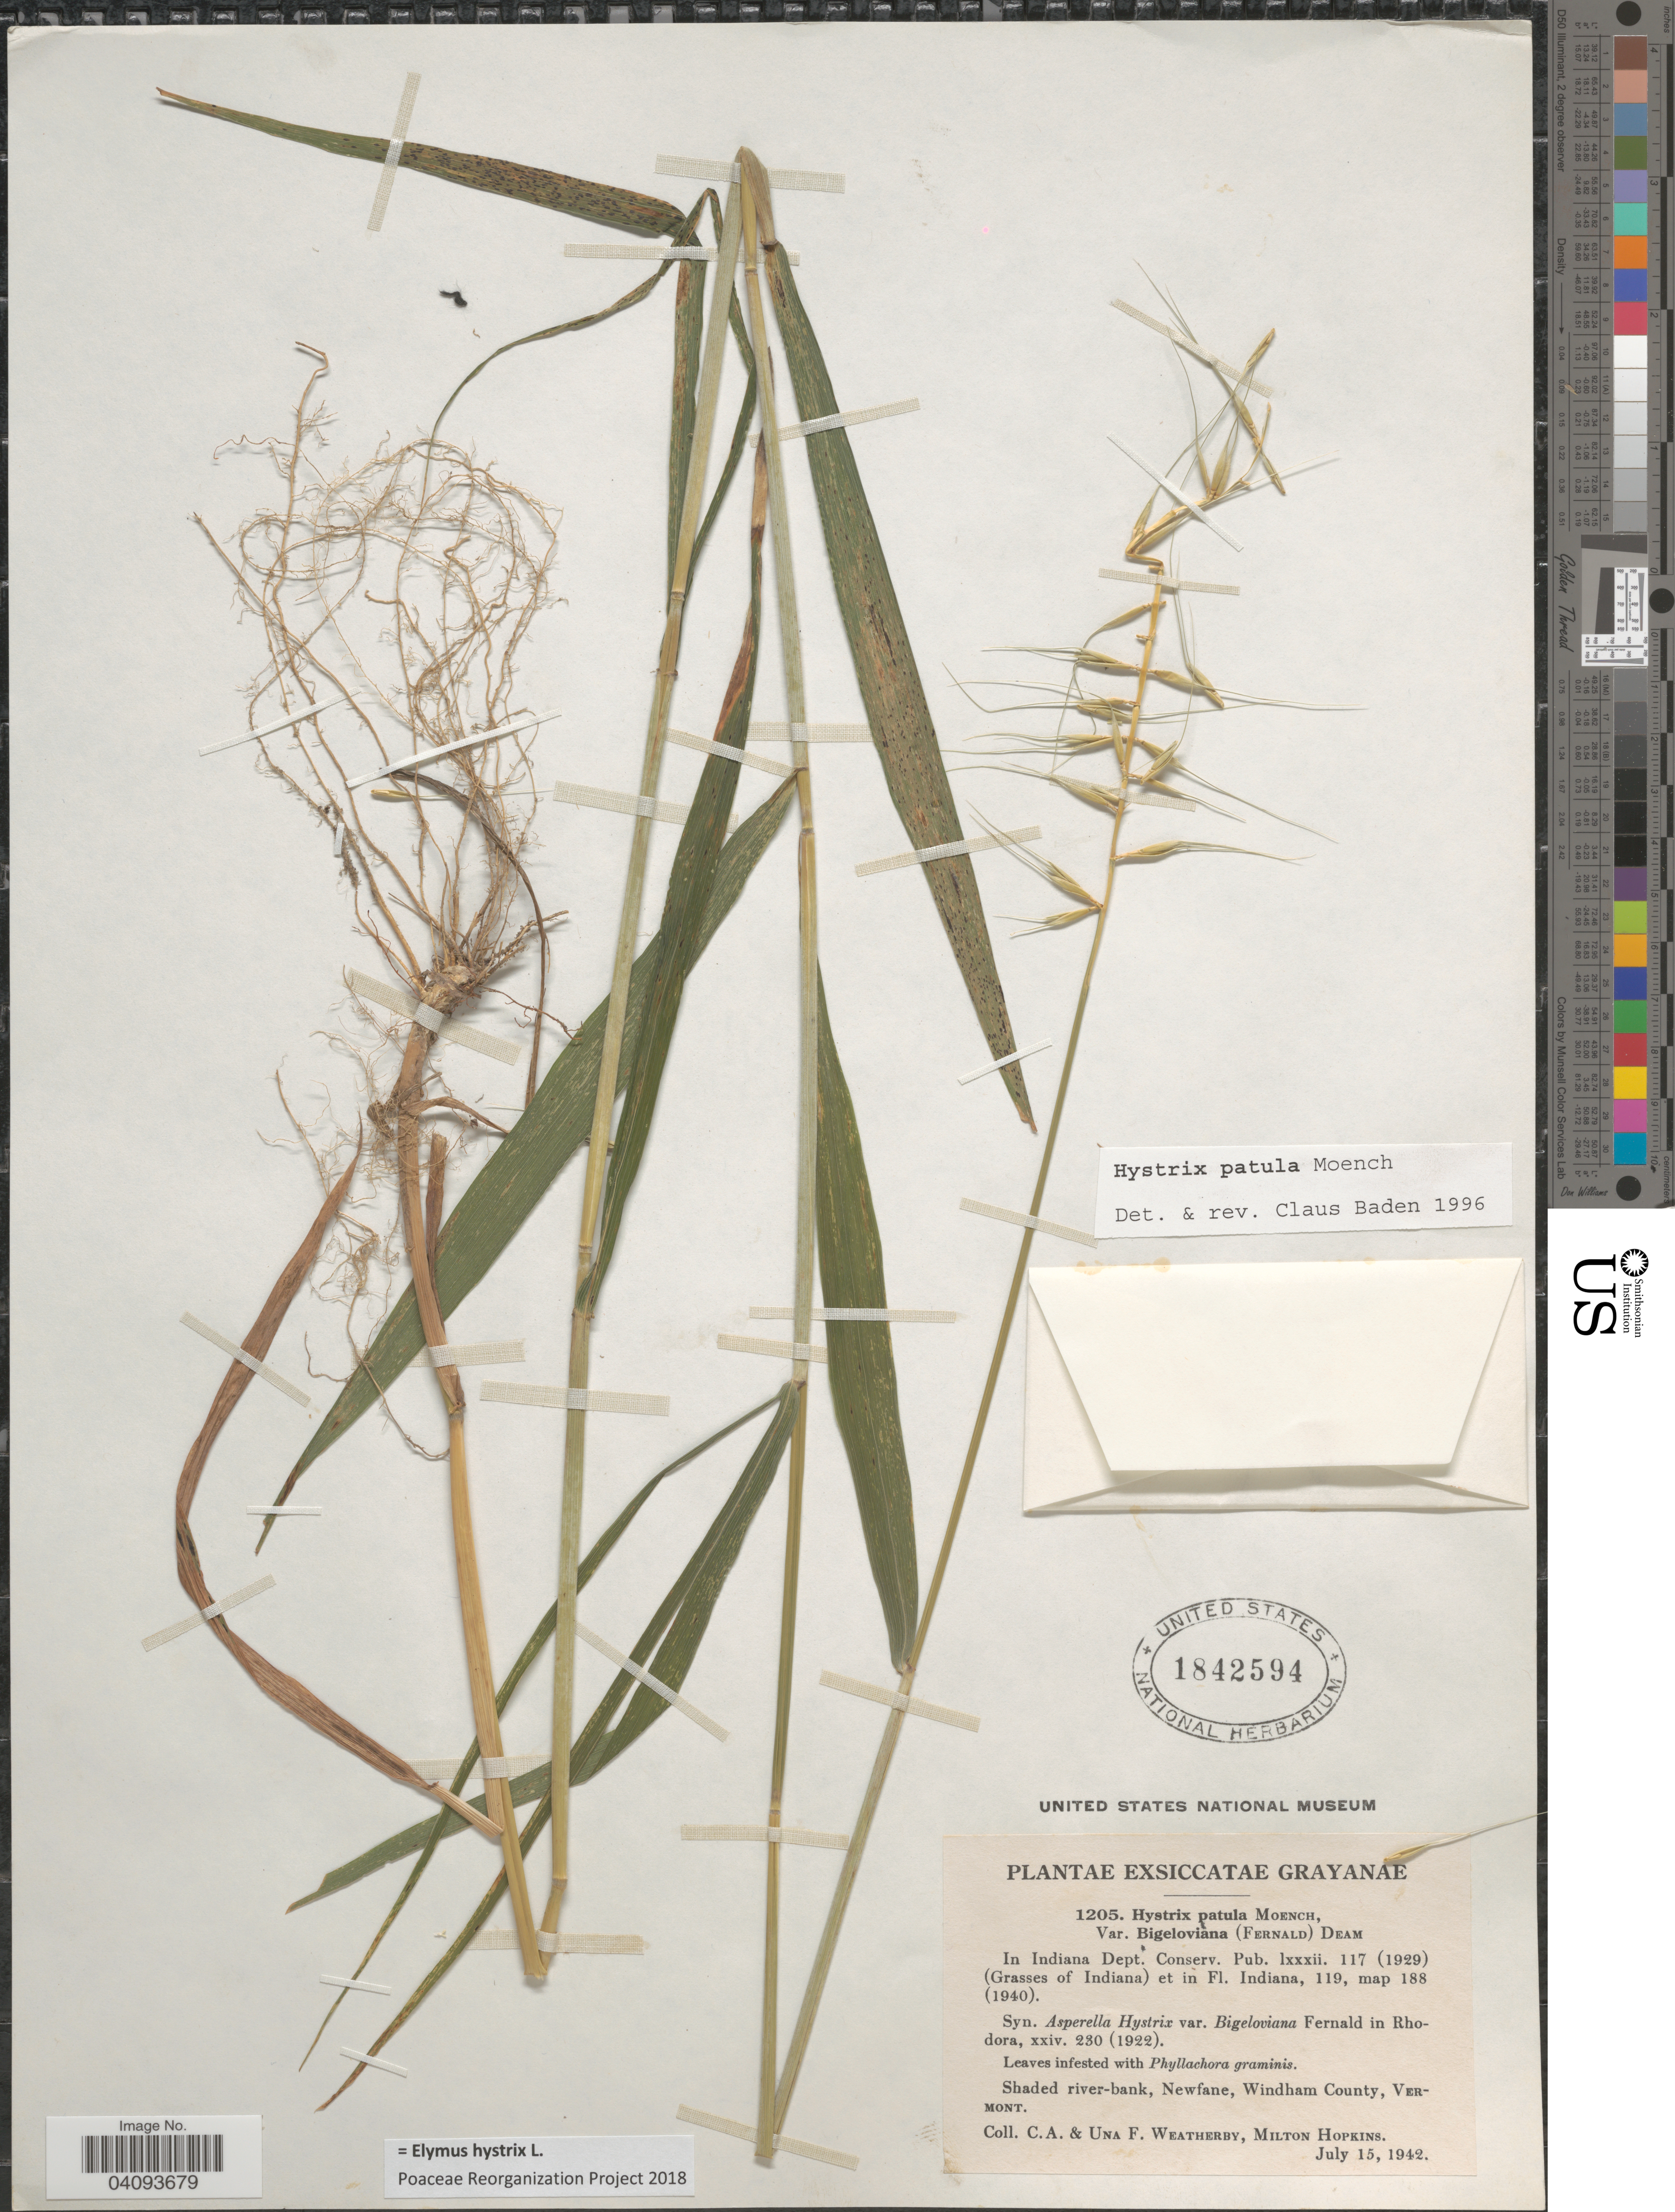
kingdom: Plantae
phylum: Tracheophyta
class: Liliopsida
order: Poales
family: Poaceae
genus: Elymus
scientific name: Elymus hystrix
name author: L.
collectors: C. A. Weatherby, U. Weatherby & M. Hopkins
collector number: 1205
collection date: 1942-07-15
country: United States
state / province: Vermont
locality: Newfan, Windham County.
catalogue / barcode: US 1842594